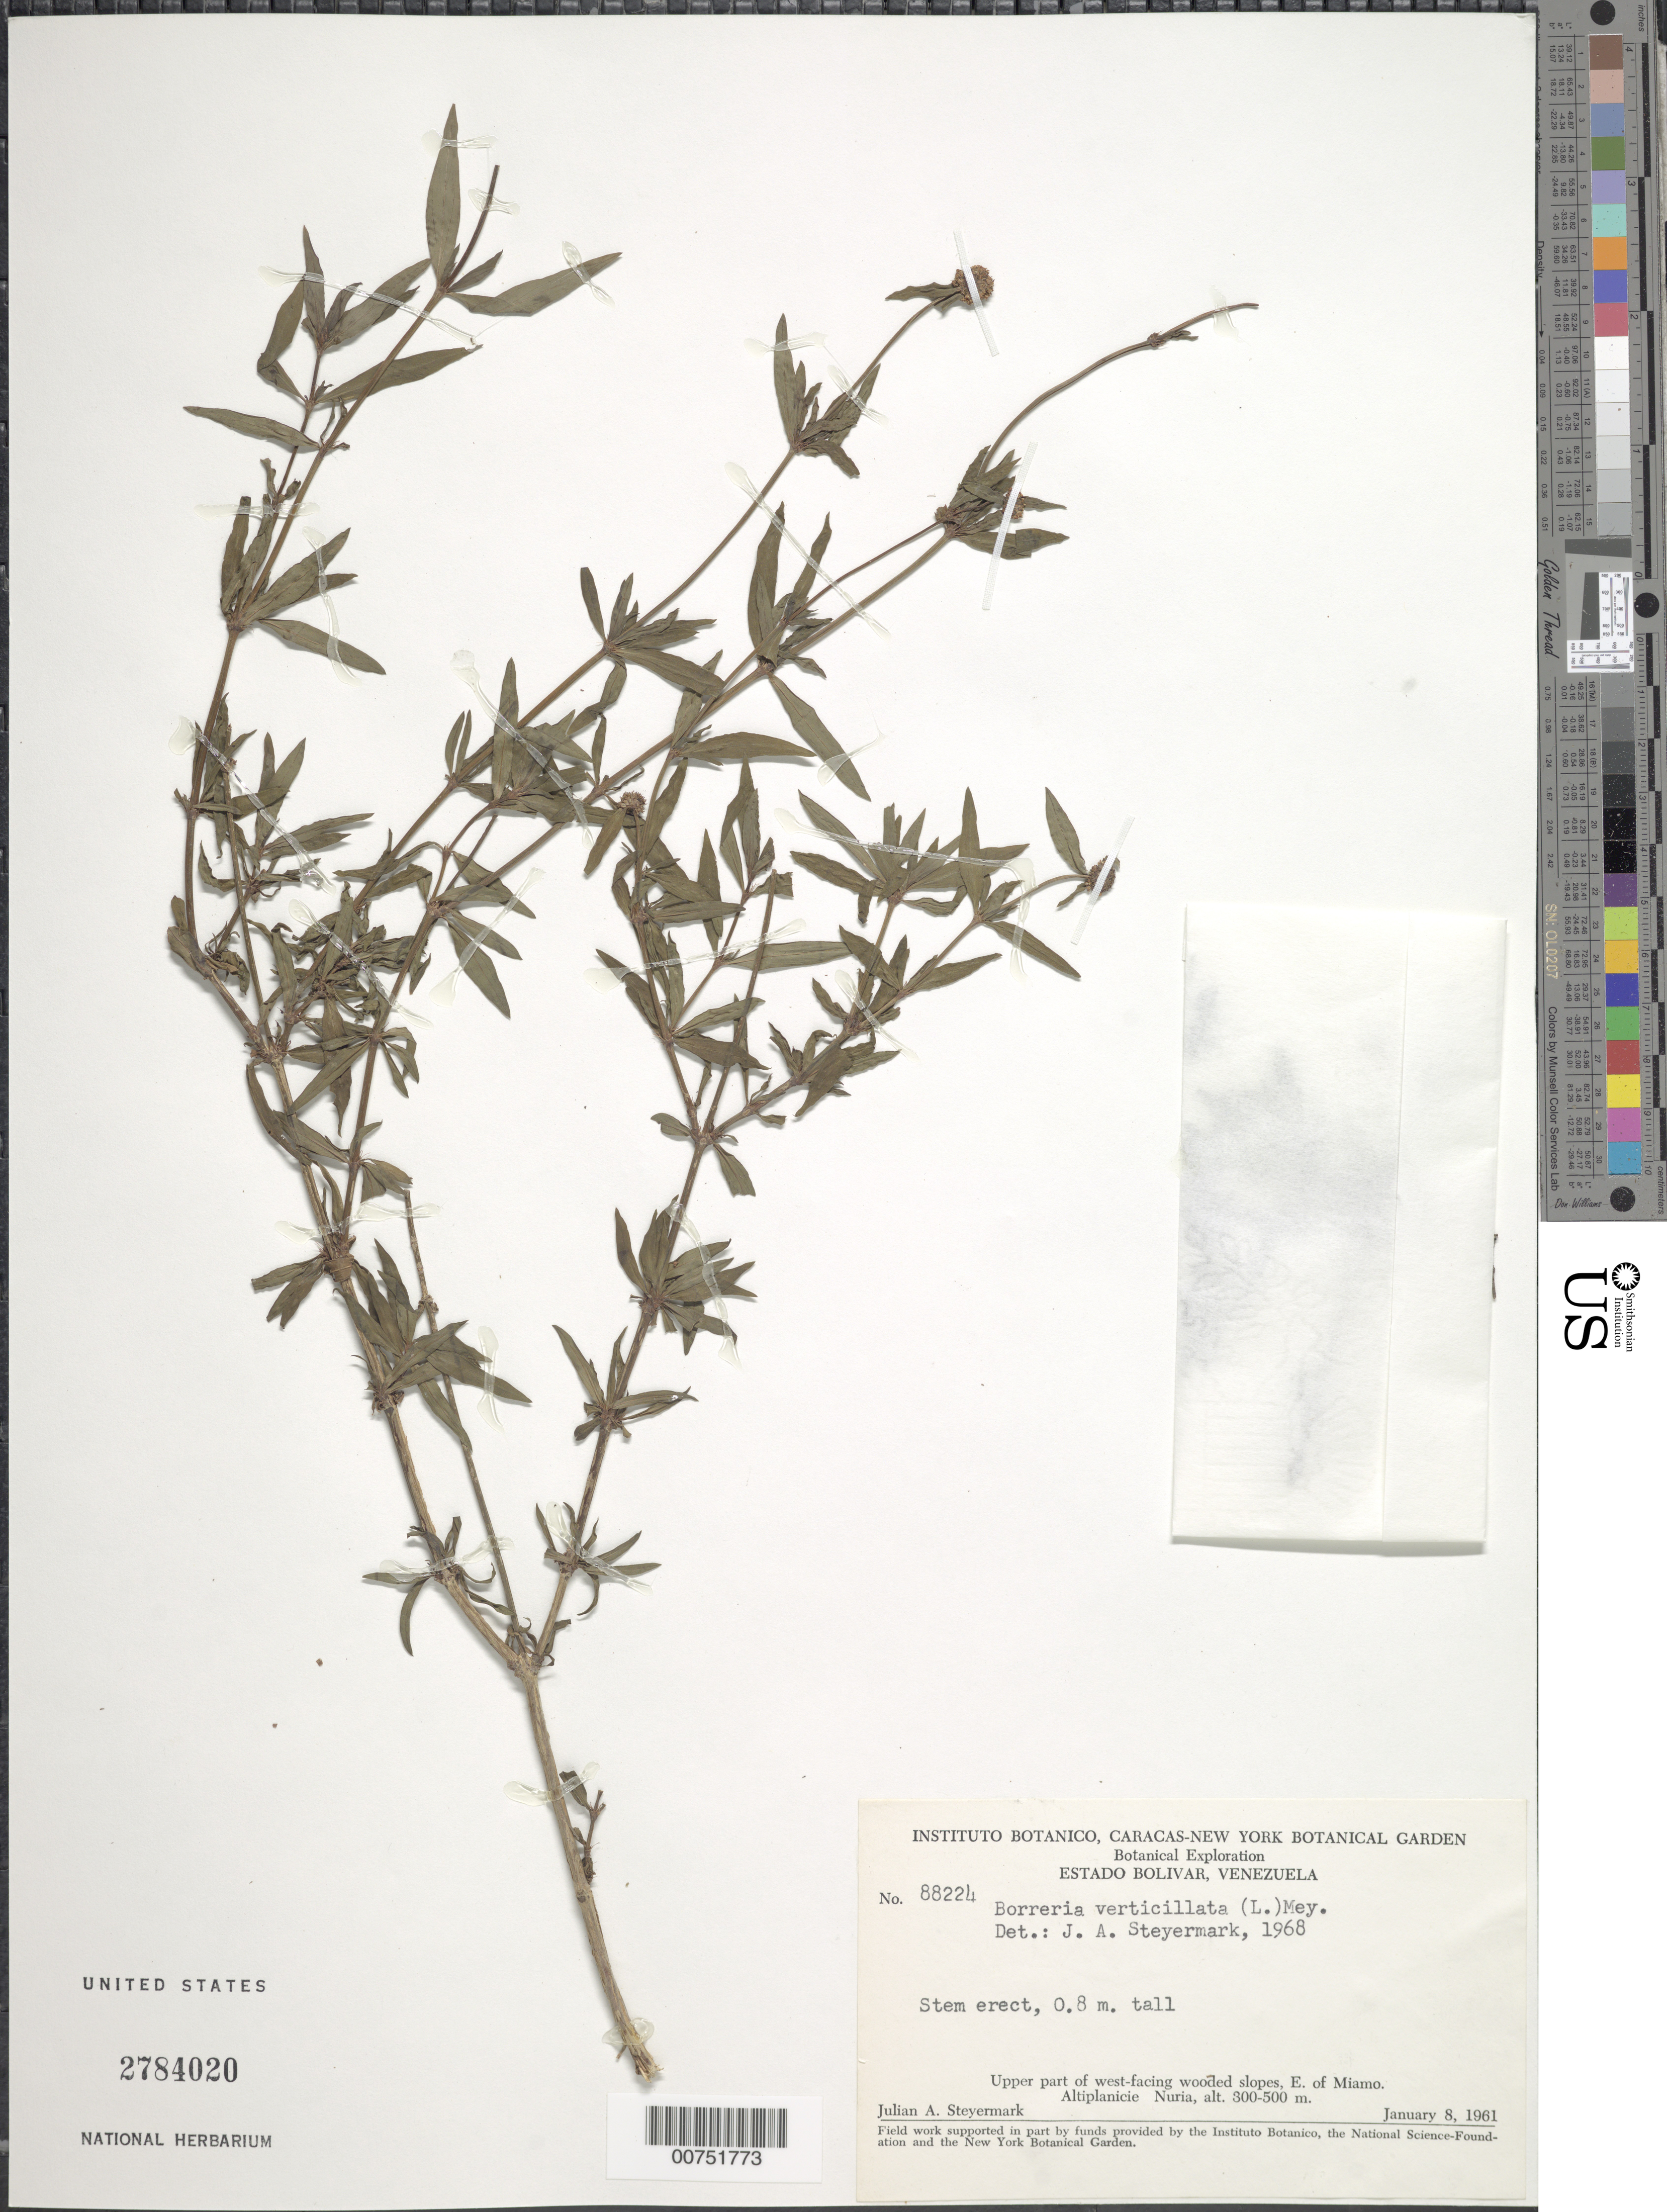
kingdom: Plantae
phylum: Tracheophyta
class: Magnoliopsida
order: Gentianales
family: Rubiaceae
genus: Borreria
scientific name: Borreria verticillata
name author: (L.) G. Mey.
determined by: Steyermark, Julian A., (VEN)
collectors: J. Steyermark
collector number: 88224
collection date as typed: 8-Jan-61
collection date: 1961-01-08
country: Venezuela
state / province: Bolívar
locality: Altiplanicie de Nuria, E of Miamo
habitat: Upper part of W-facing wooded slopes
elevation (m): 300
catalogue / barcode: US 2784020